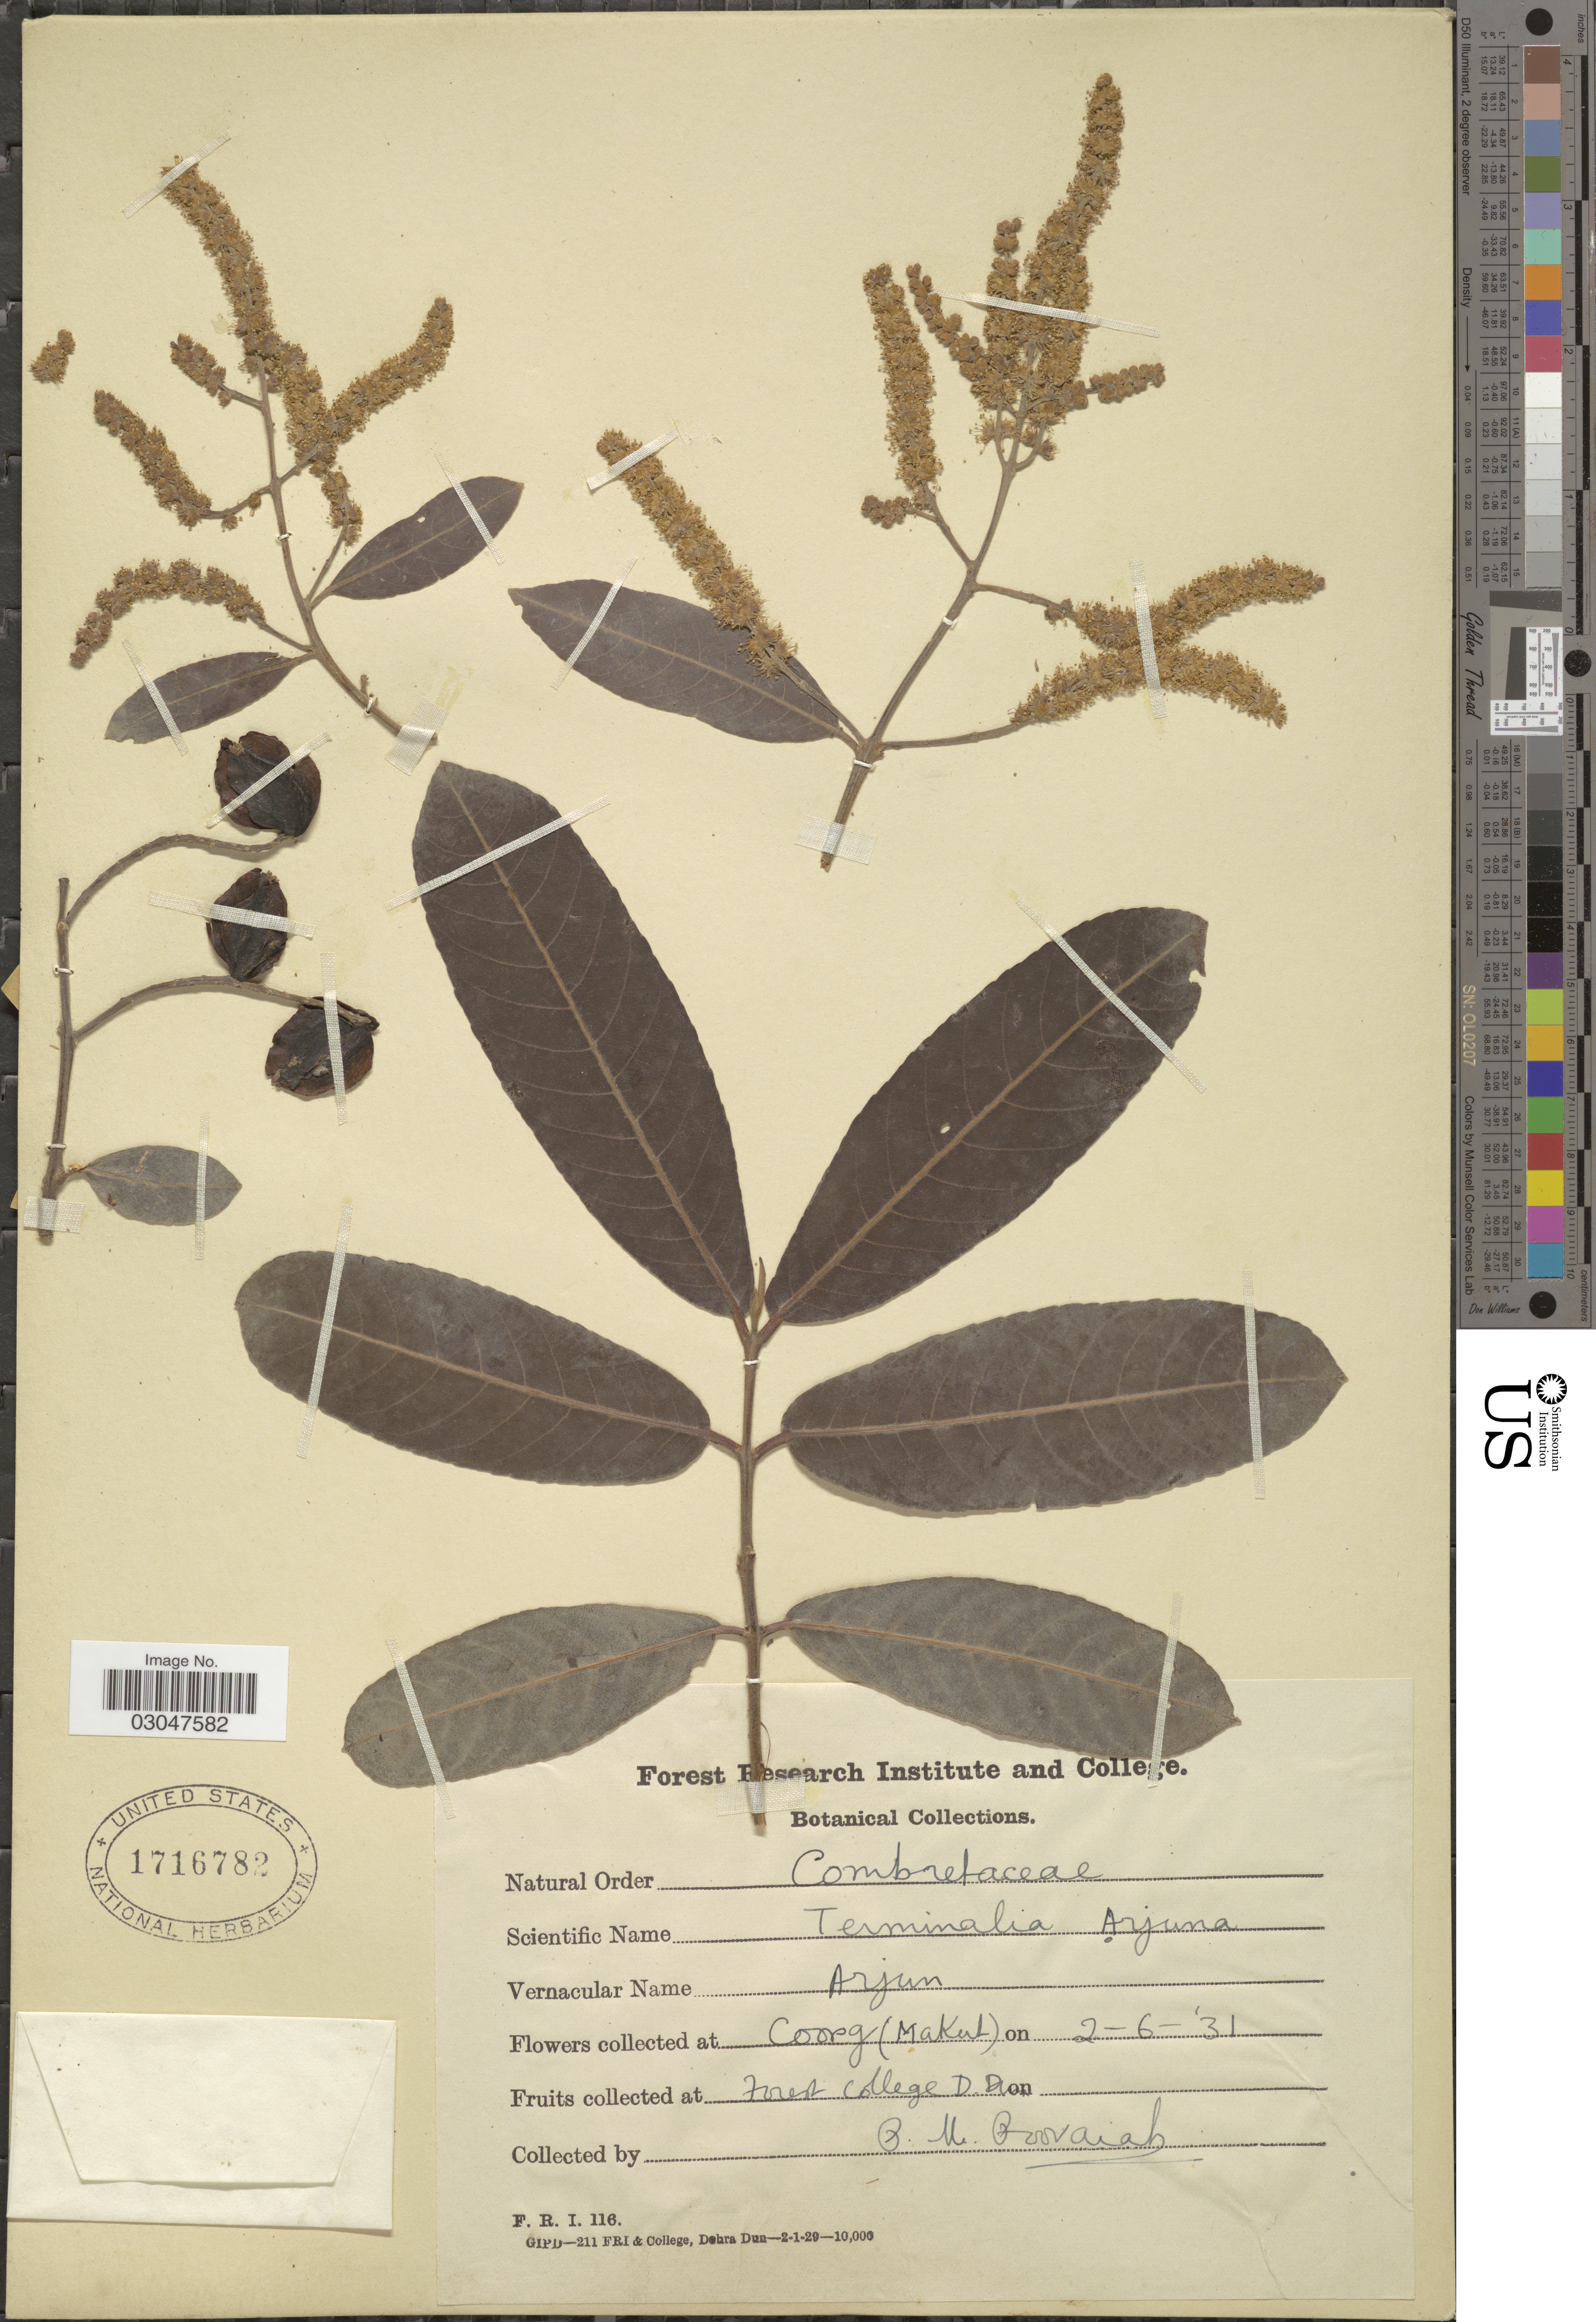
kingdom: Plantae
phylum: Tracheophyta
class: Magnoliopsida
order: Myrtales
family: Combretaceae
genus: Terminalia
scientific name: Terminalia arjuna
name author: (Roxb. ex DC.) Wight & Arn.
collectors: P. Pooraiah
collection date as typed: Transcribed d/m/y: 2/6/31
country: India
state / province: Karnataka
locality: Coorg (Makut) Forest College D. Dun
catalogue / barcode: US 1716782